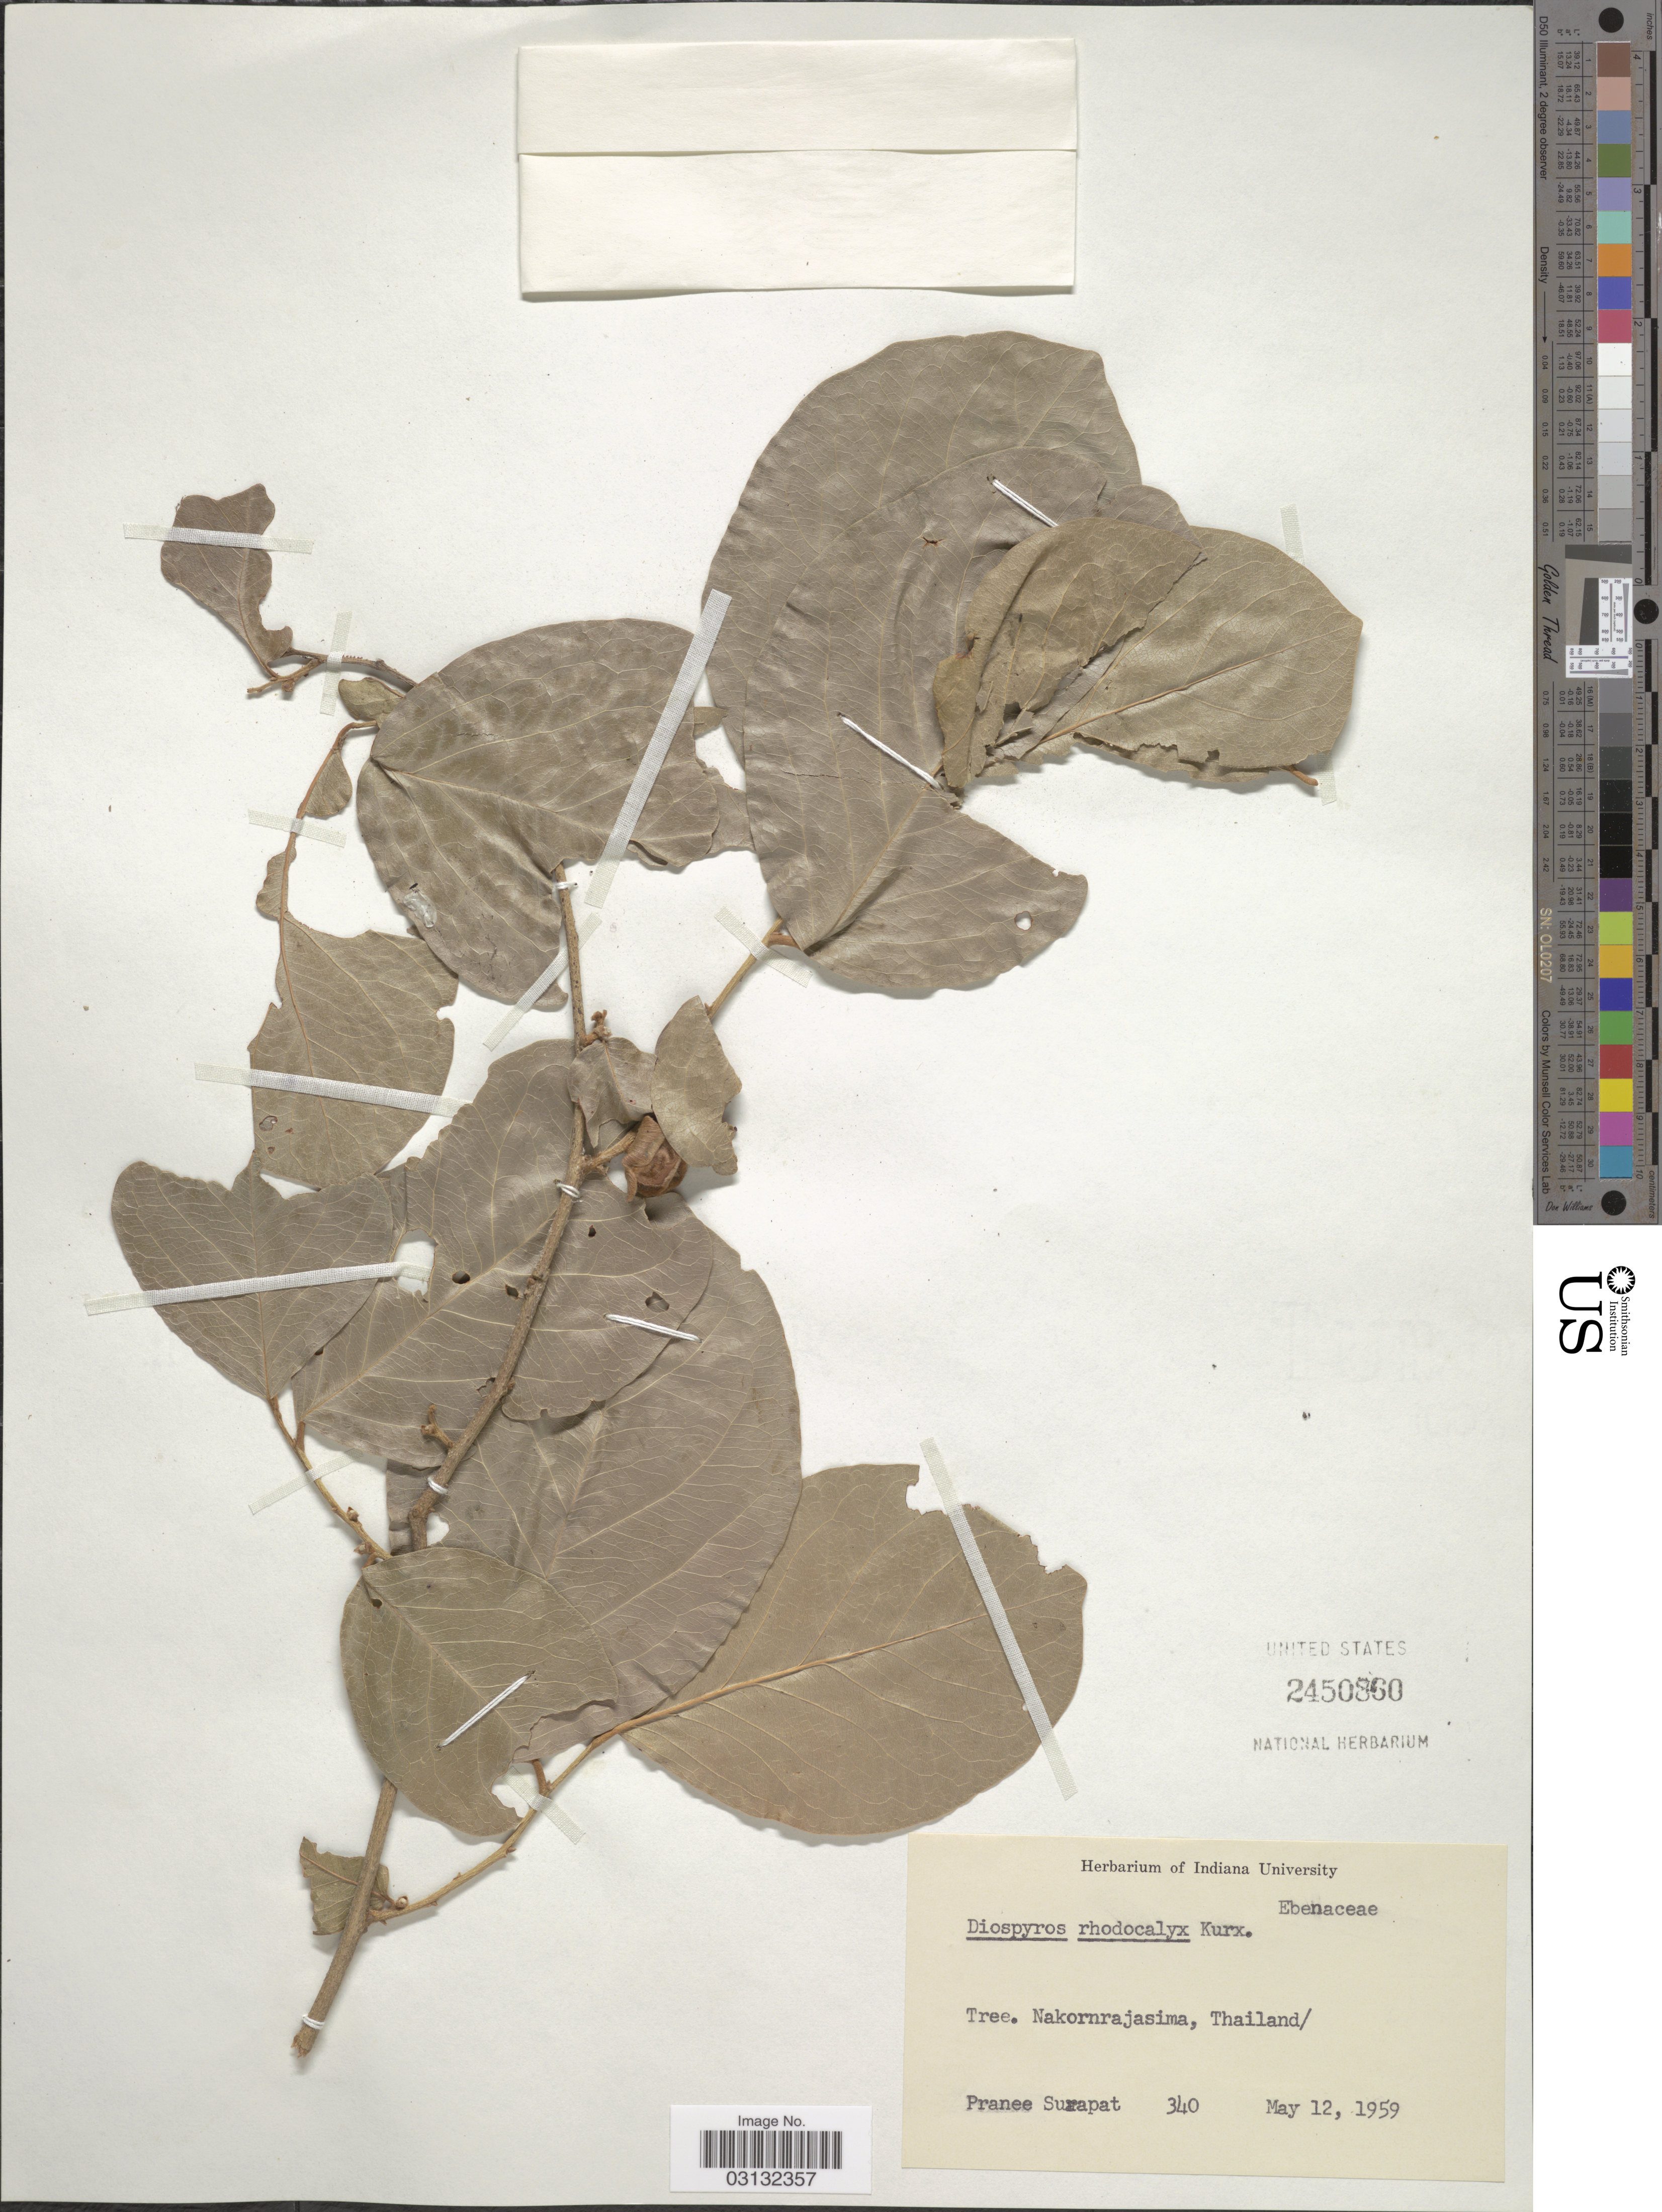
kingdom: Plantae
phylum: Tracheophyta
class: Magnoliopsida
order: Ericales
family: Ebenaceae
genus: Diospyros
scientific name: Diospyros rhodocalyx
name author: Kurz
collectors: P. Surapat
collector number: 340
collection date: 1959-05-12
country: Thailand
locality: Nakornrajasima.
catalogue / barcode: US 2450860